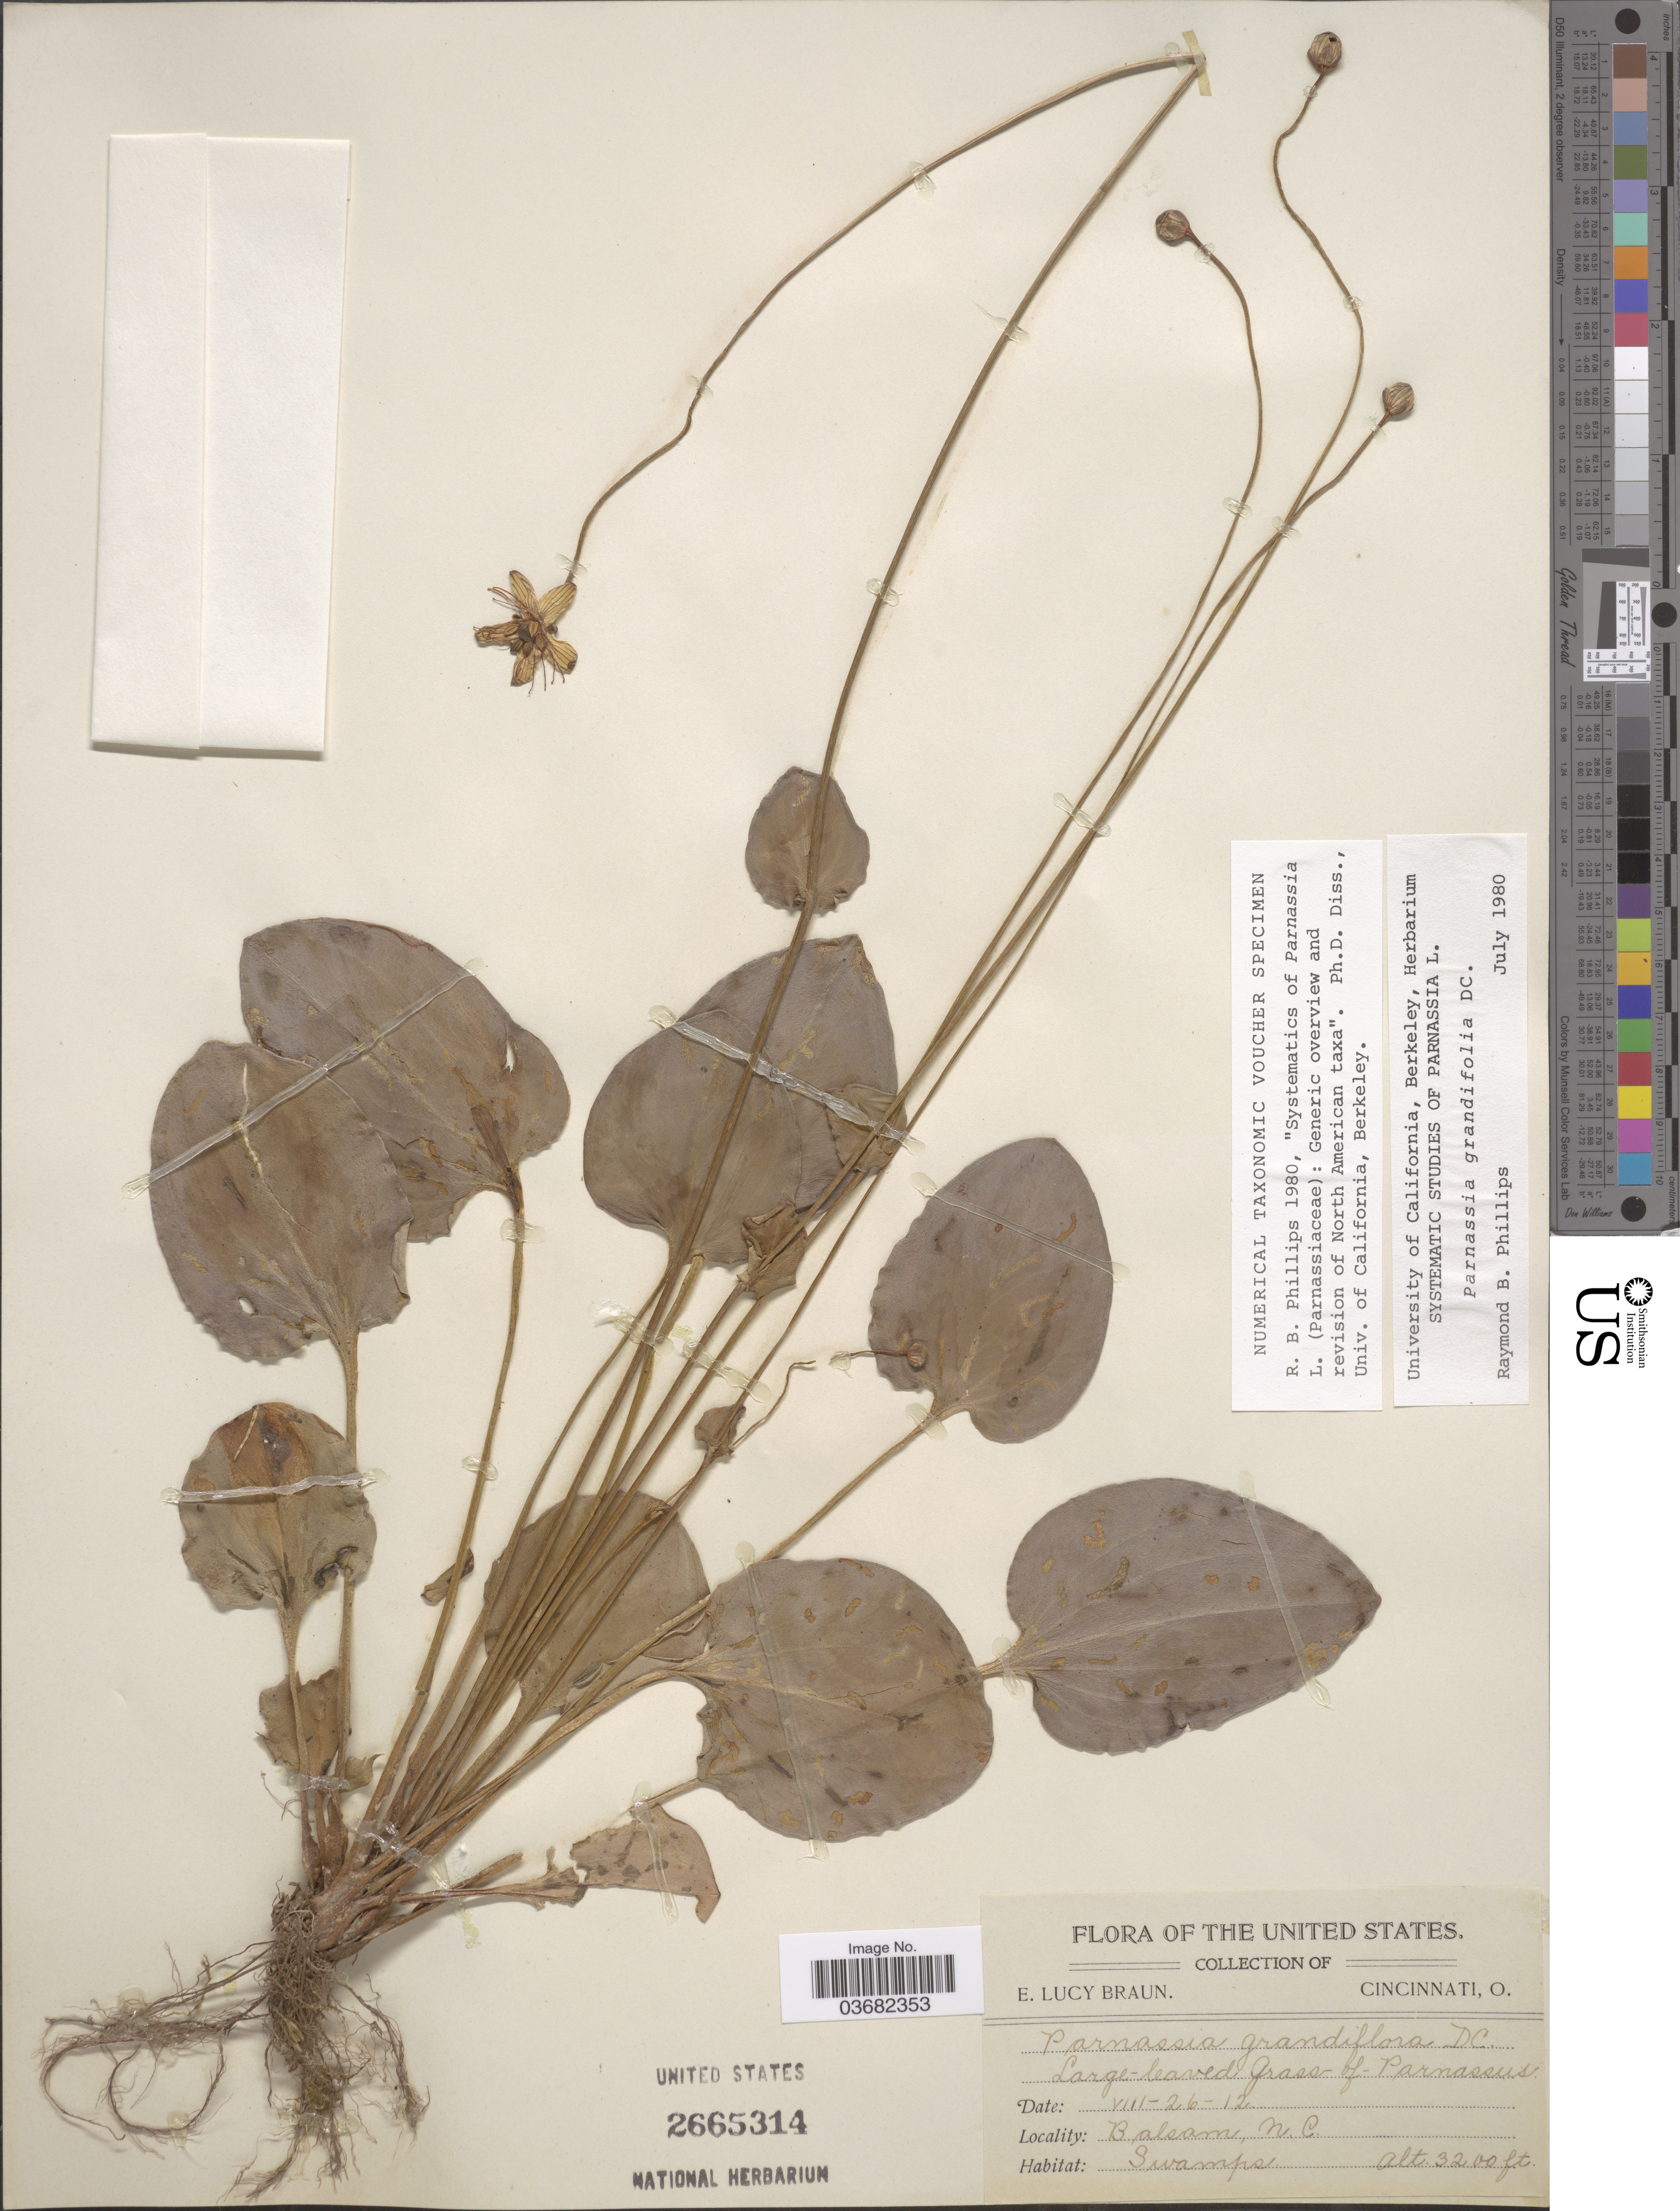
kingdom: Plantae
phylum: Tracheophyta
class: Magnoliopsida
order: Celastrales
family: Parnassiaceae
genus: Parnassia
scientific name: Parnassia grandifolia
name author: DC.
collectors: E. L. Braun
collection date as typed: Transcribed d/m/y: 26/8/12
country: United States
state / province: North Carolina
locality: Balsam.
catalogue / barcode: US 2665314